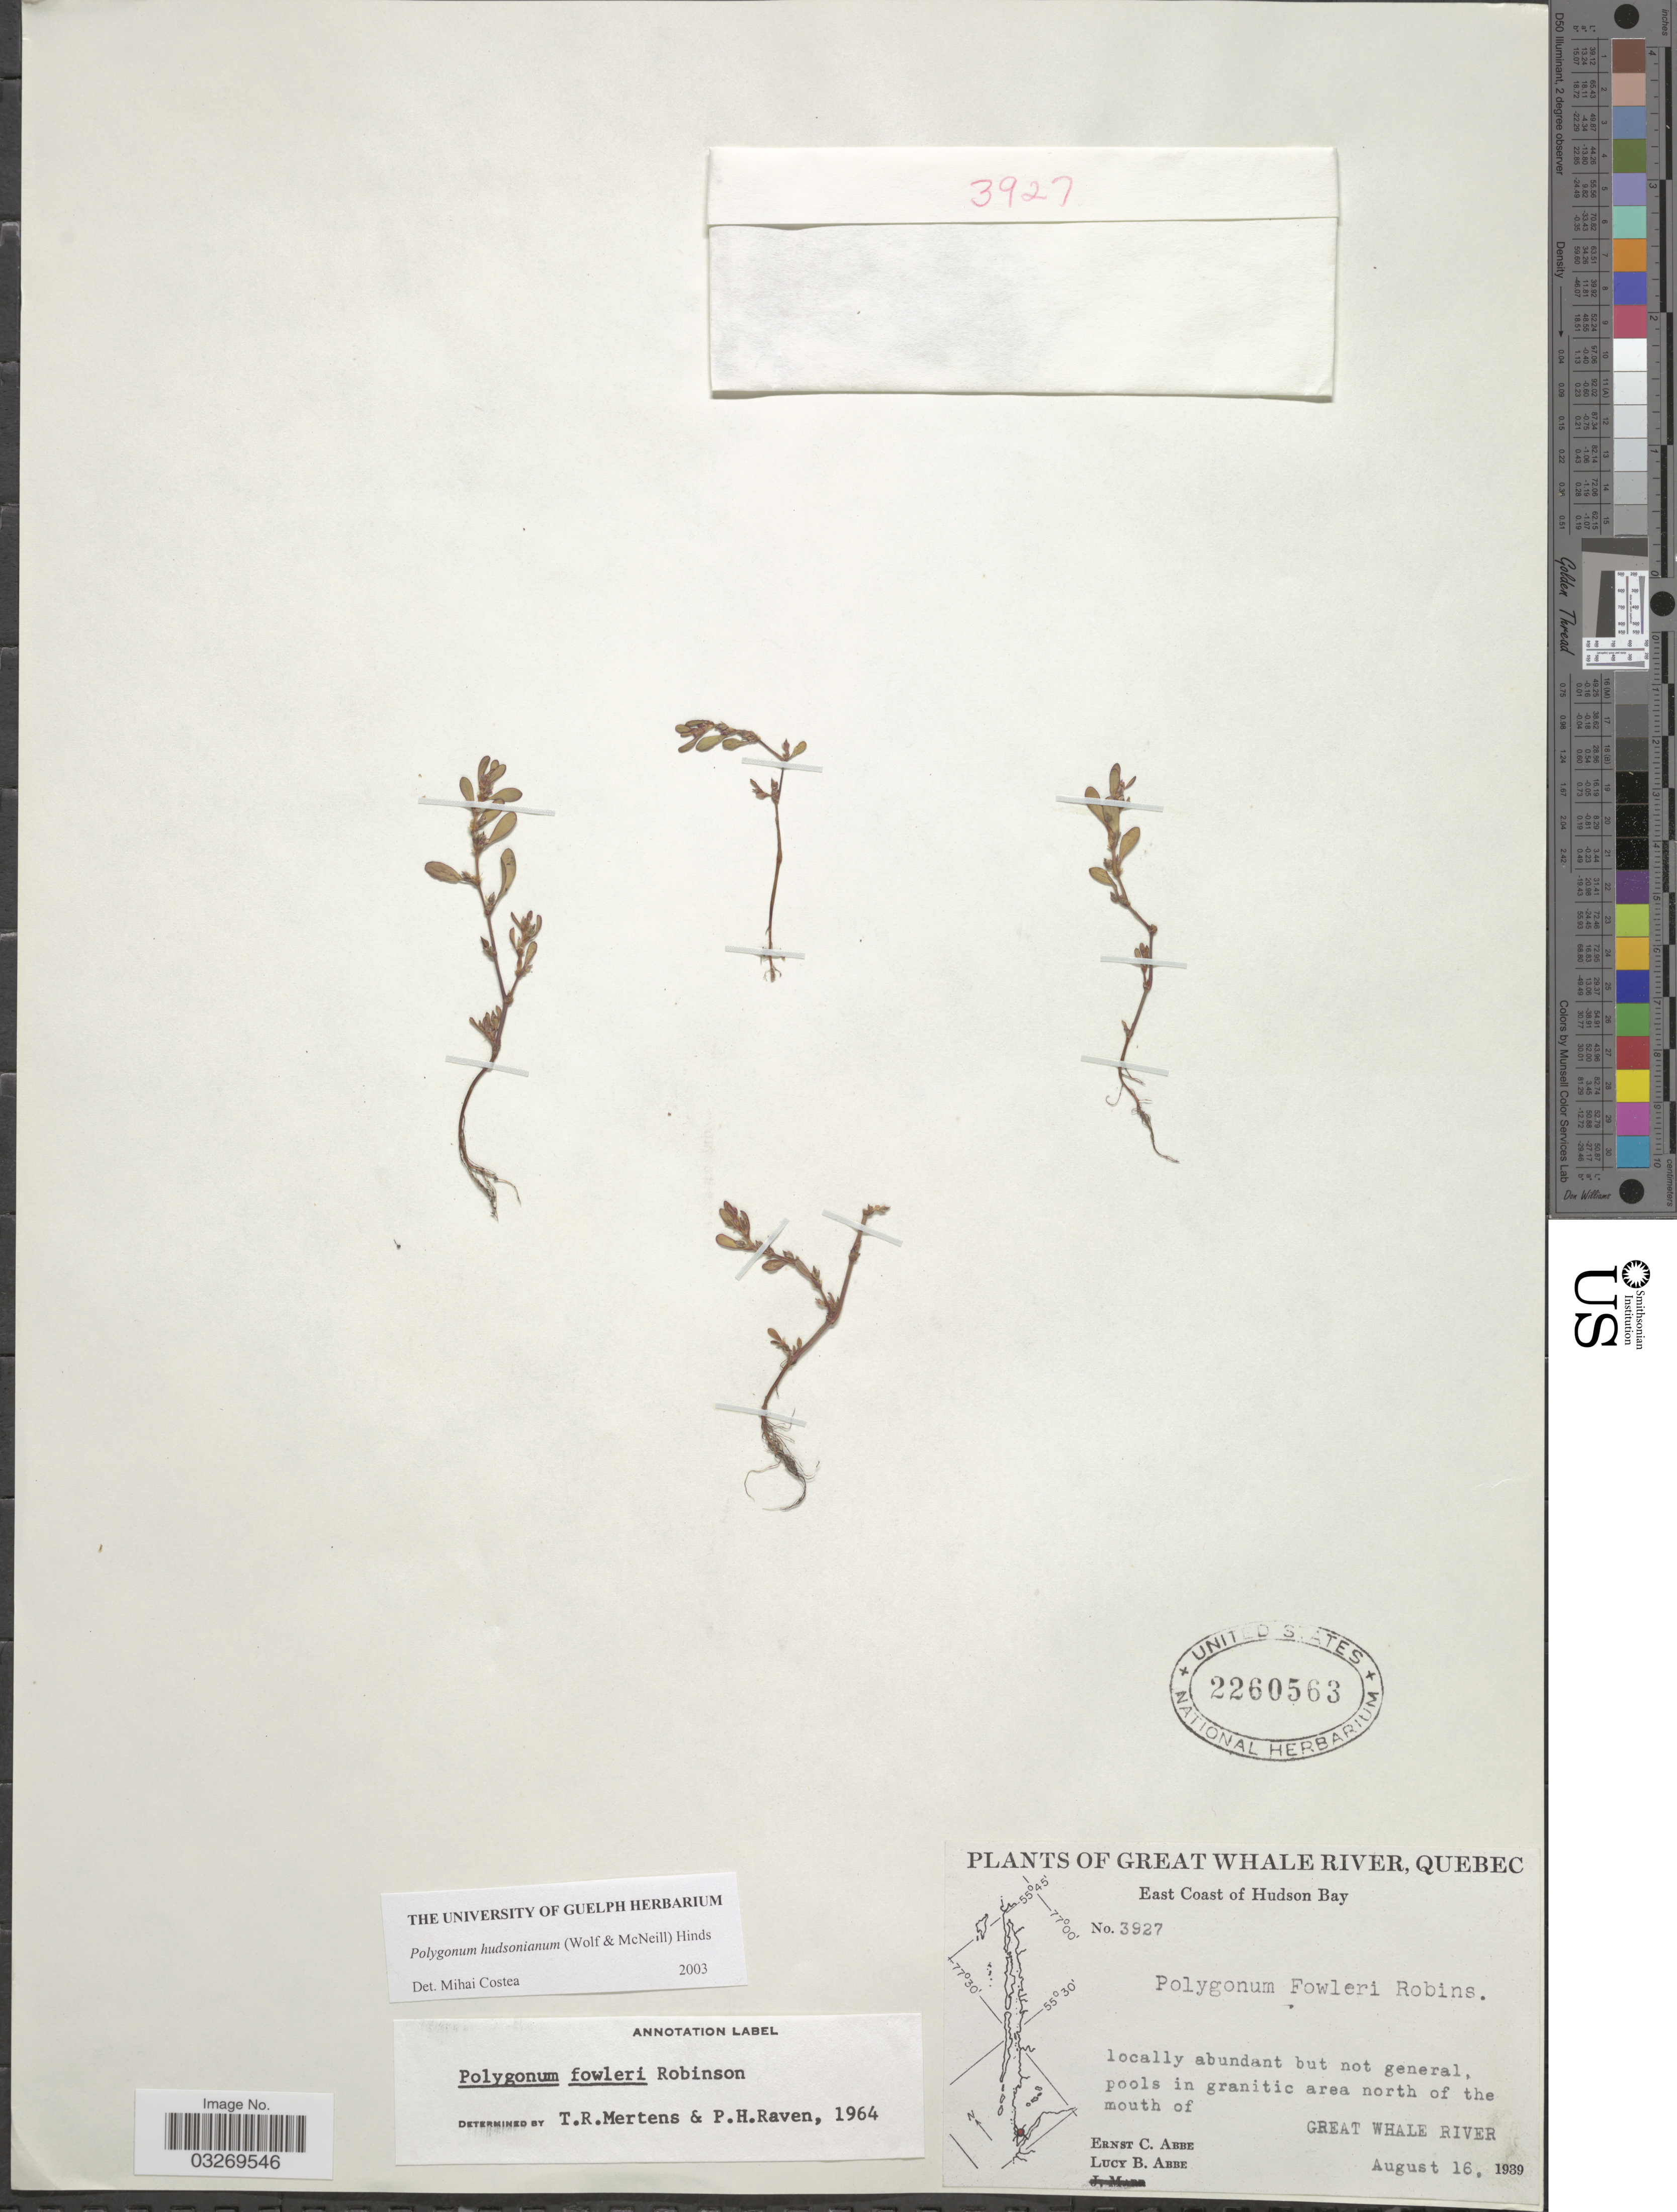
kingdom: Plantae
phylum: Tracheophyta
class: Magnoliopsida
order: Caryophyllales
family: Polygonaceae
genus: Polygonum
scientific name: Polygonum hudsonianum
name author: (S.J. Wolf & McNeill) H.R. Hinds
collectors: E. C. Abbe & L. B. Abbe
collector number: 3927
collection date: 1939-08-16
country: Canada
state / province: Quebec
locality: Great Whale River, East Coast of Hudson Bay, pools in granitic area north of the mouth of Great Whale River.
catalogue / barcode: US 2260563